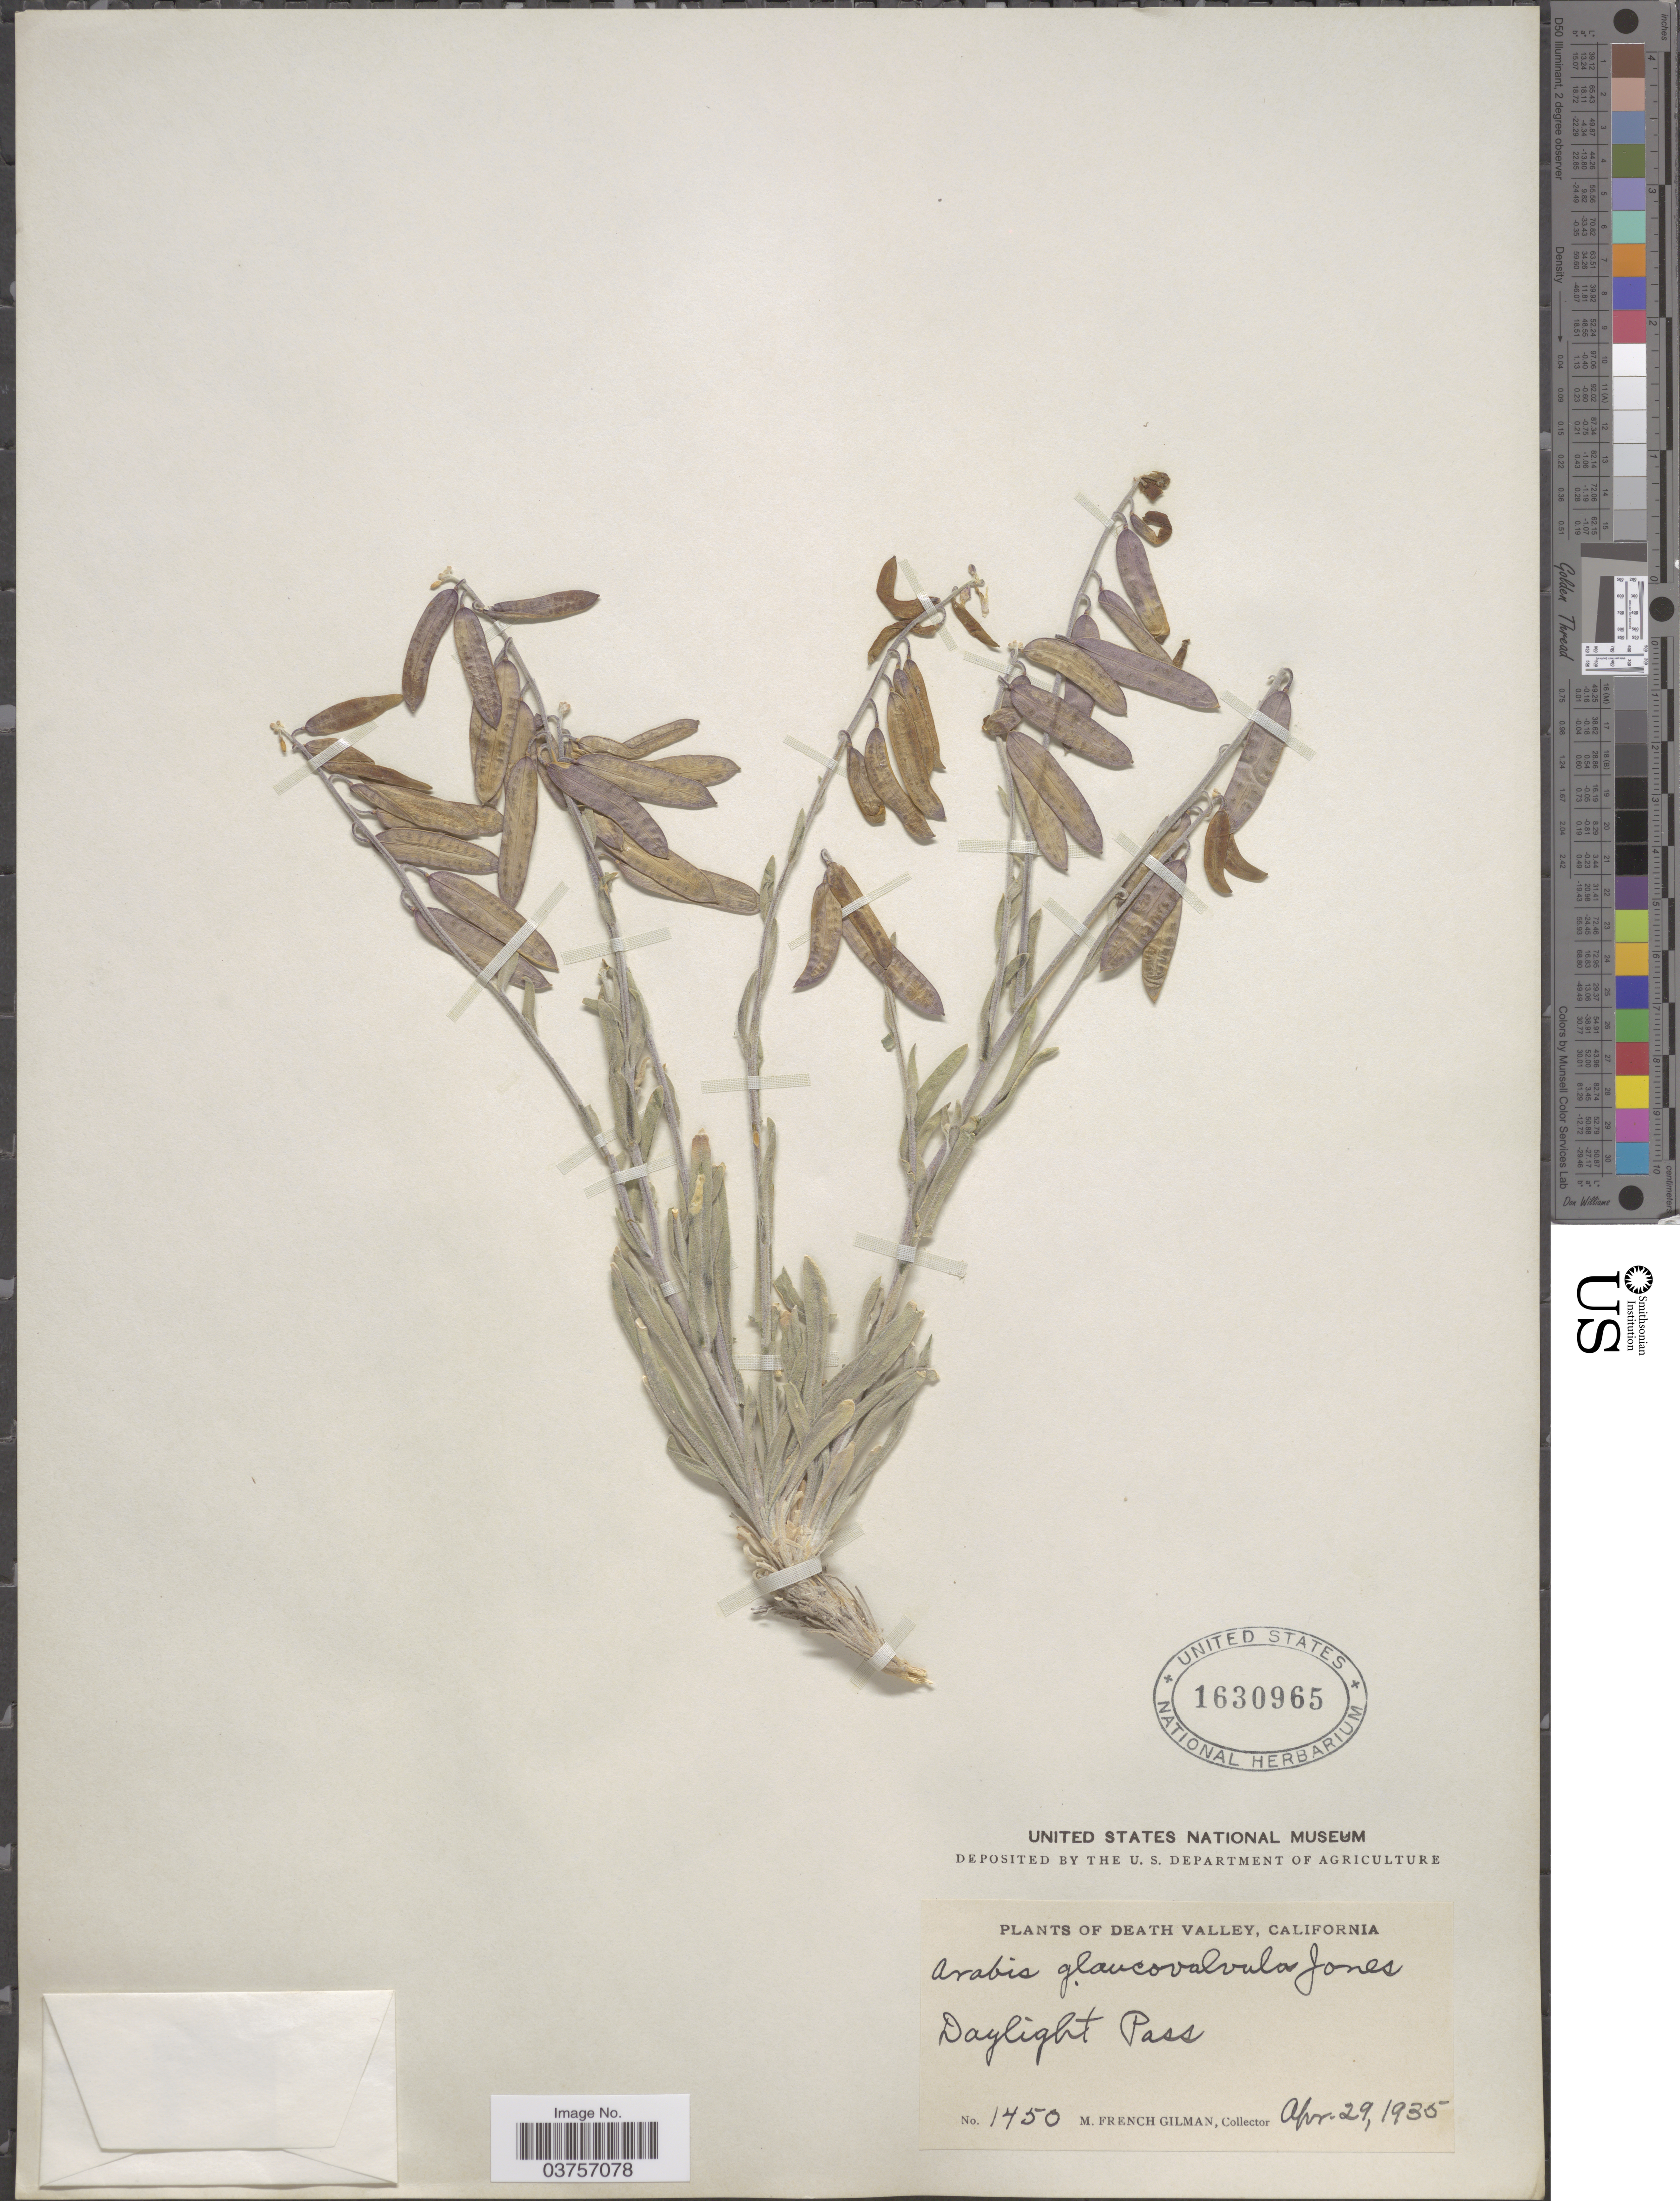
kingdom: Plantae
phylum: Tracheophyta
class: Magnoliopsida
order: Brassicales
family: Brassicaceae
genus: Arabis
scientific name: Arabis glaucovalvula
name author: M.E. Jones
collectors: M. F. Gilman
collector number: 1450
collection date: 1935-04-29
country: United States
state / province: California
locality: Death Valley. Daylight Pass.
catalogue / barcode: US 1630965